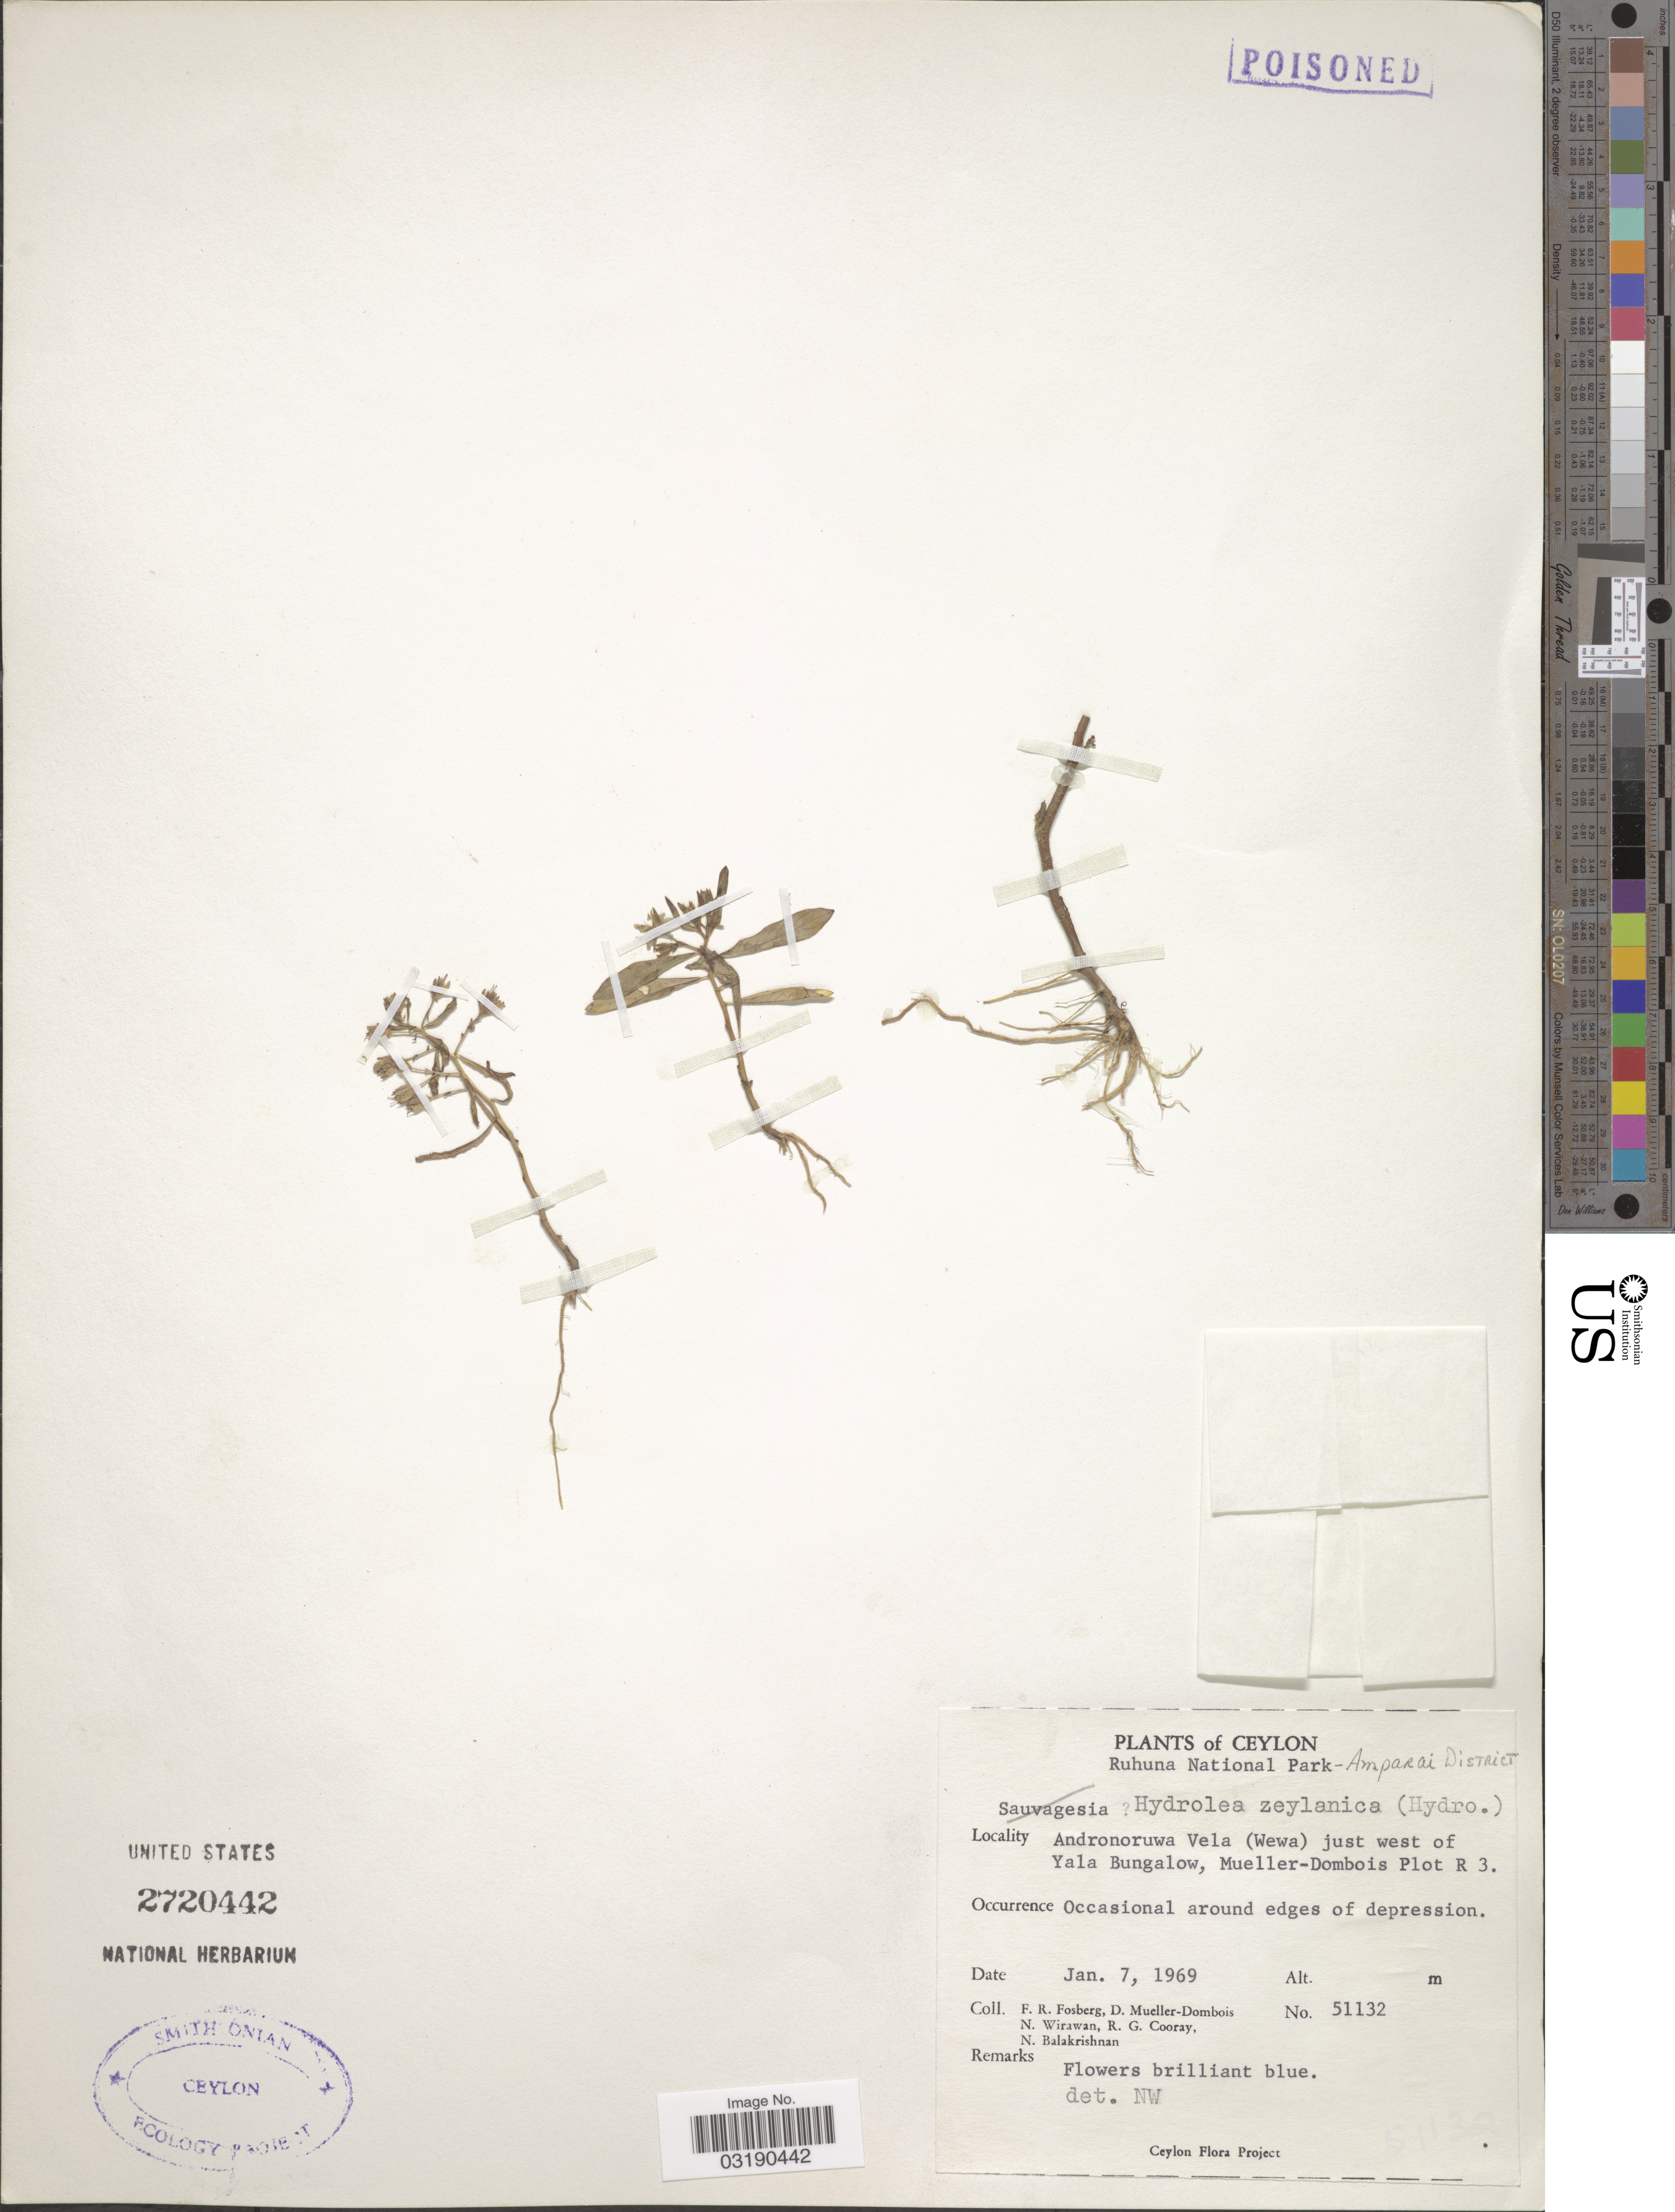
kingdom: Plantae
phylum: Tracheophyta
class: Magnoliopsida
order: Solanales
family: Hydroleaceae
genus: Hydrolea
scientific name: Hydrolea zeylanica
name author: (L.) Vahl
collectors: F. R. Fosberg, D. Mueller-Dombois, N. Wirawan, R. Cooray & N. Balakrishnan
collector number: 51132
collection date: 1969-01-07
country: Sri Lanka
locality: Ceylon. Ruhuna National Park - Amparai District. Andronoruwa Vela (Wewa) just west of Yala Bungalow, Mueller-Dombois Plot R 3.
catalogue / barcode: US 2720442